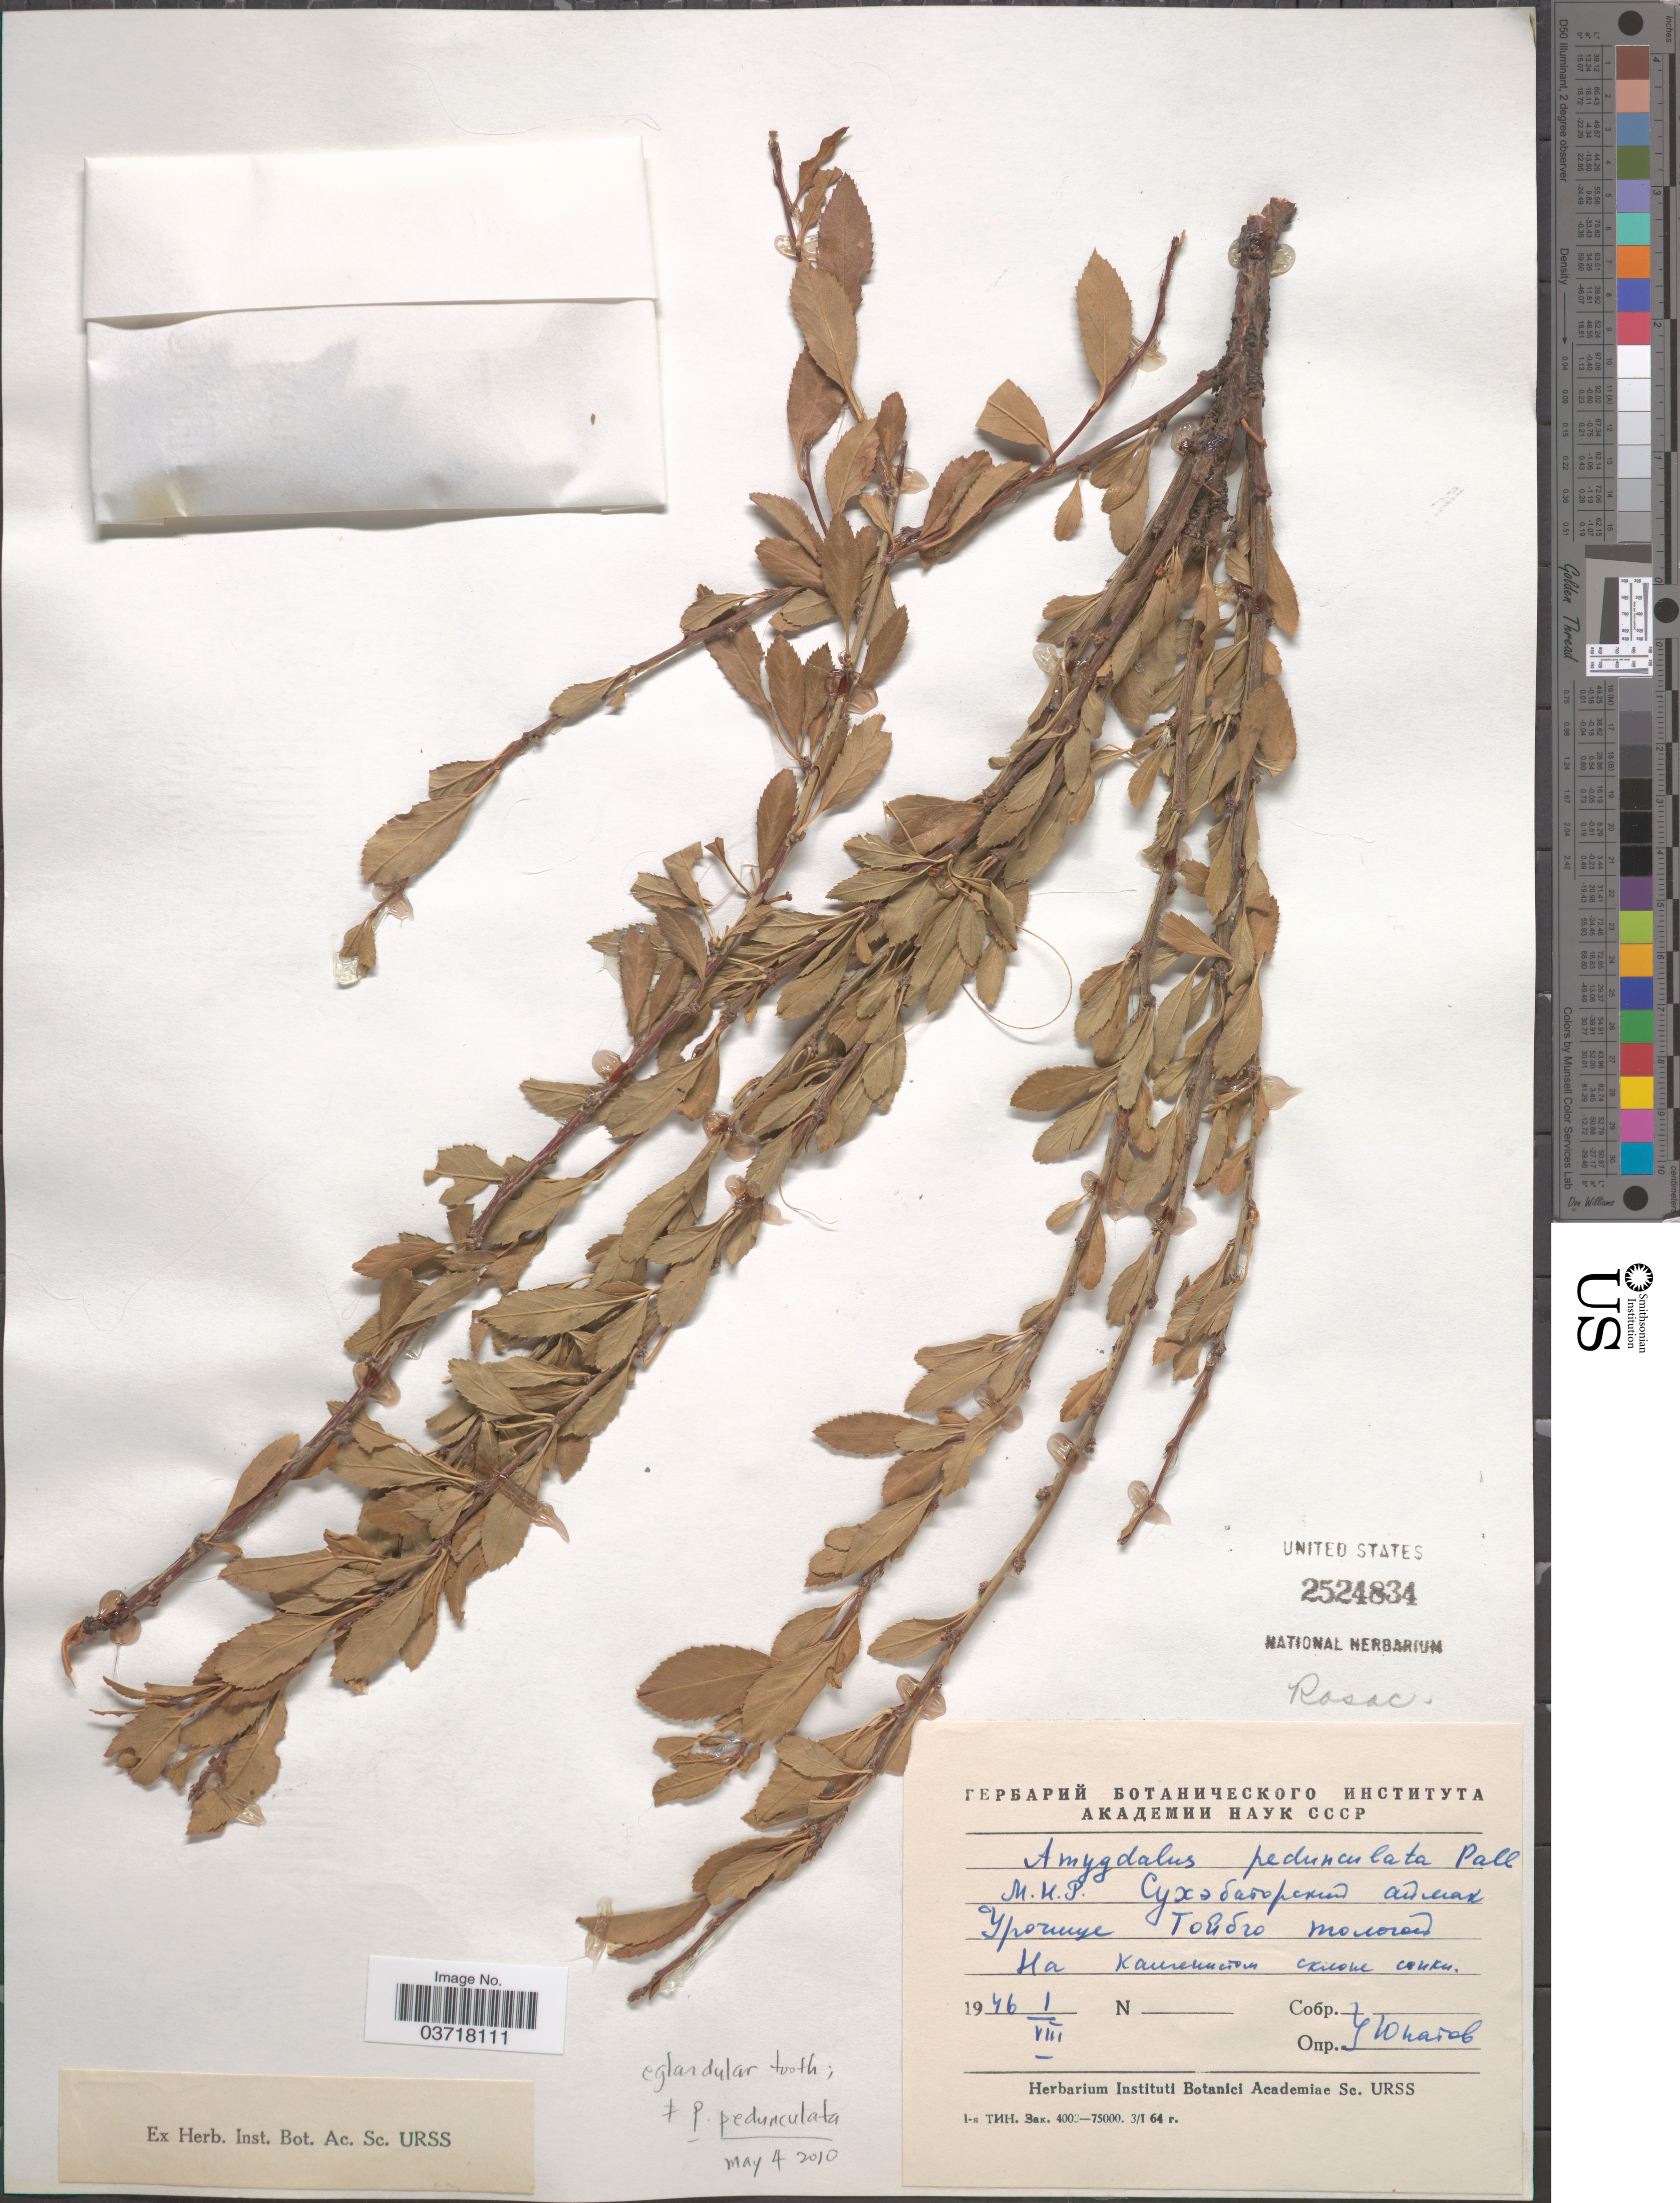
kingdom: Plantae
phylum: Tracheophyta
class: Magnoliopsida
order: Rosales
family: Rosaceae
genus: Prunus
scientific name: Prunus pedunculata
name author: (Pall.) Maxim.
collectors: X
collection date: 1946-08-01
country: Mongolia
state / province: Suhbaatar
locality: Tologoy Mts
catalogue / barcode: US 2524834